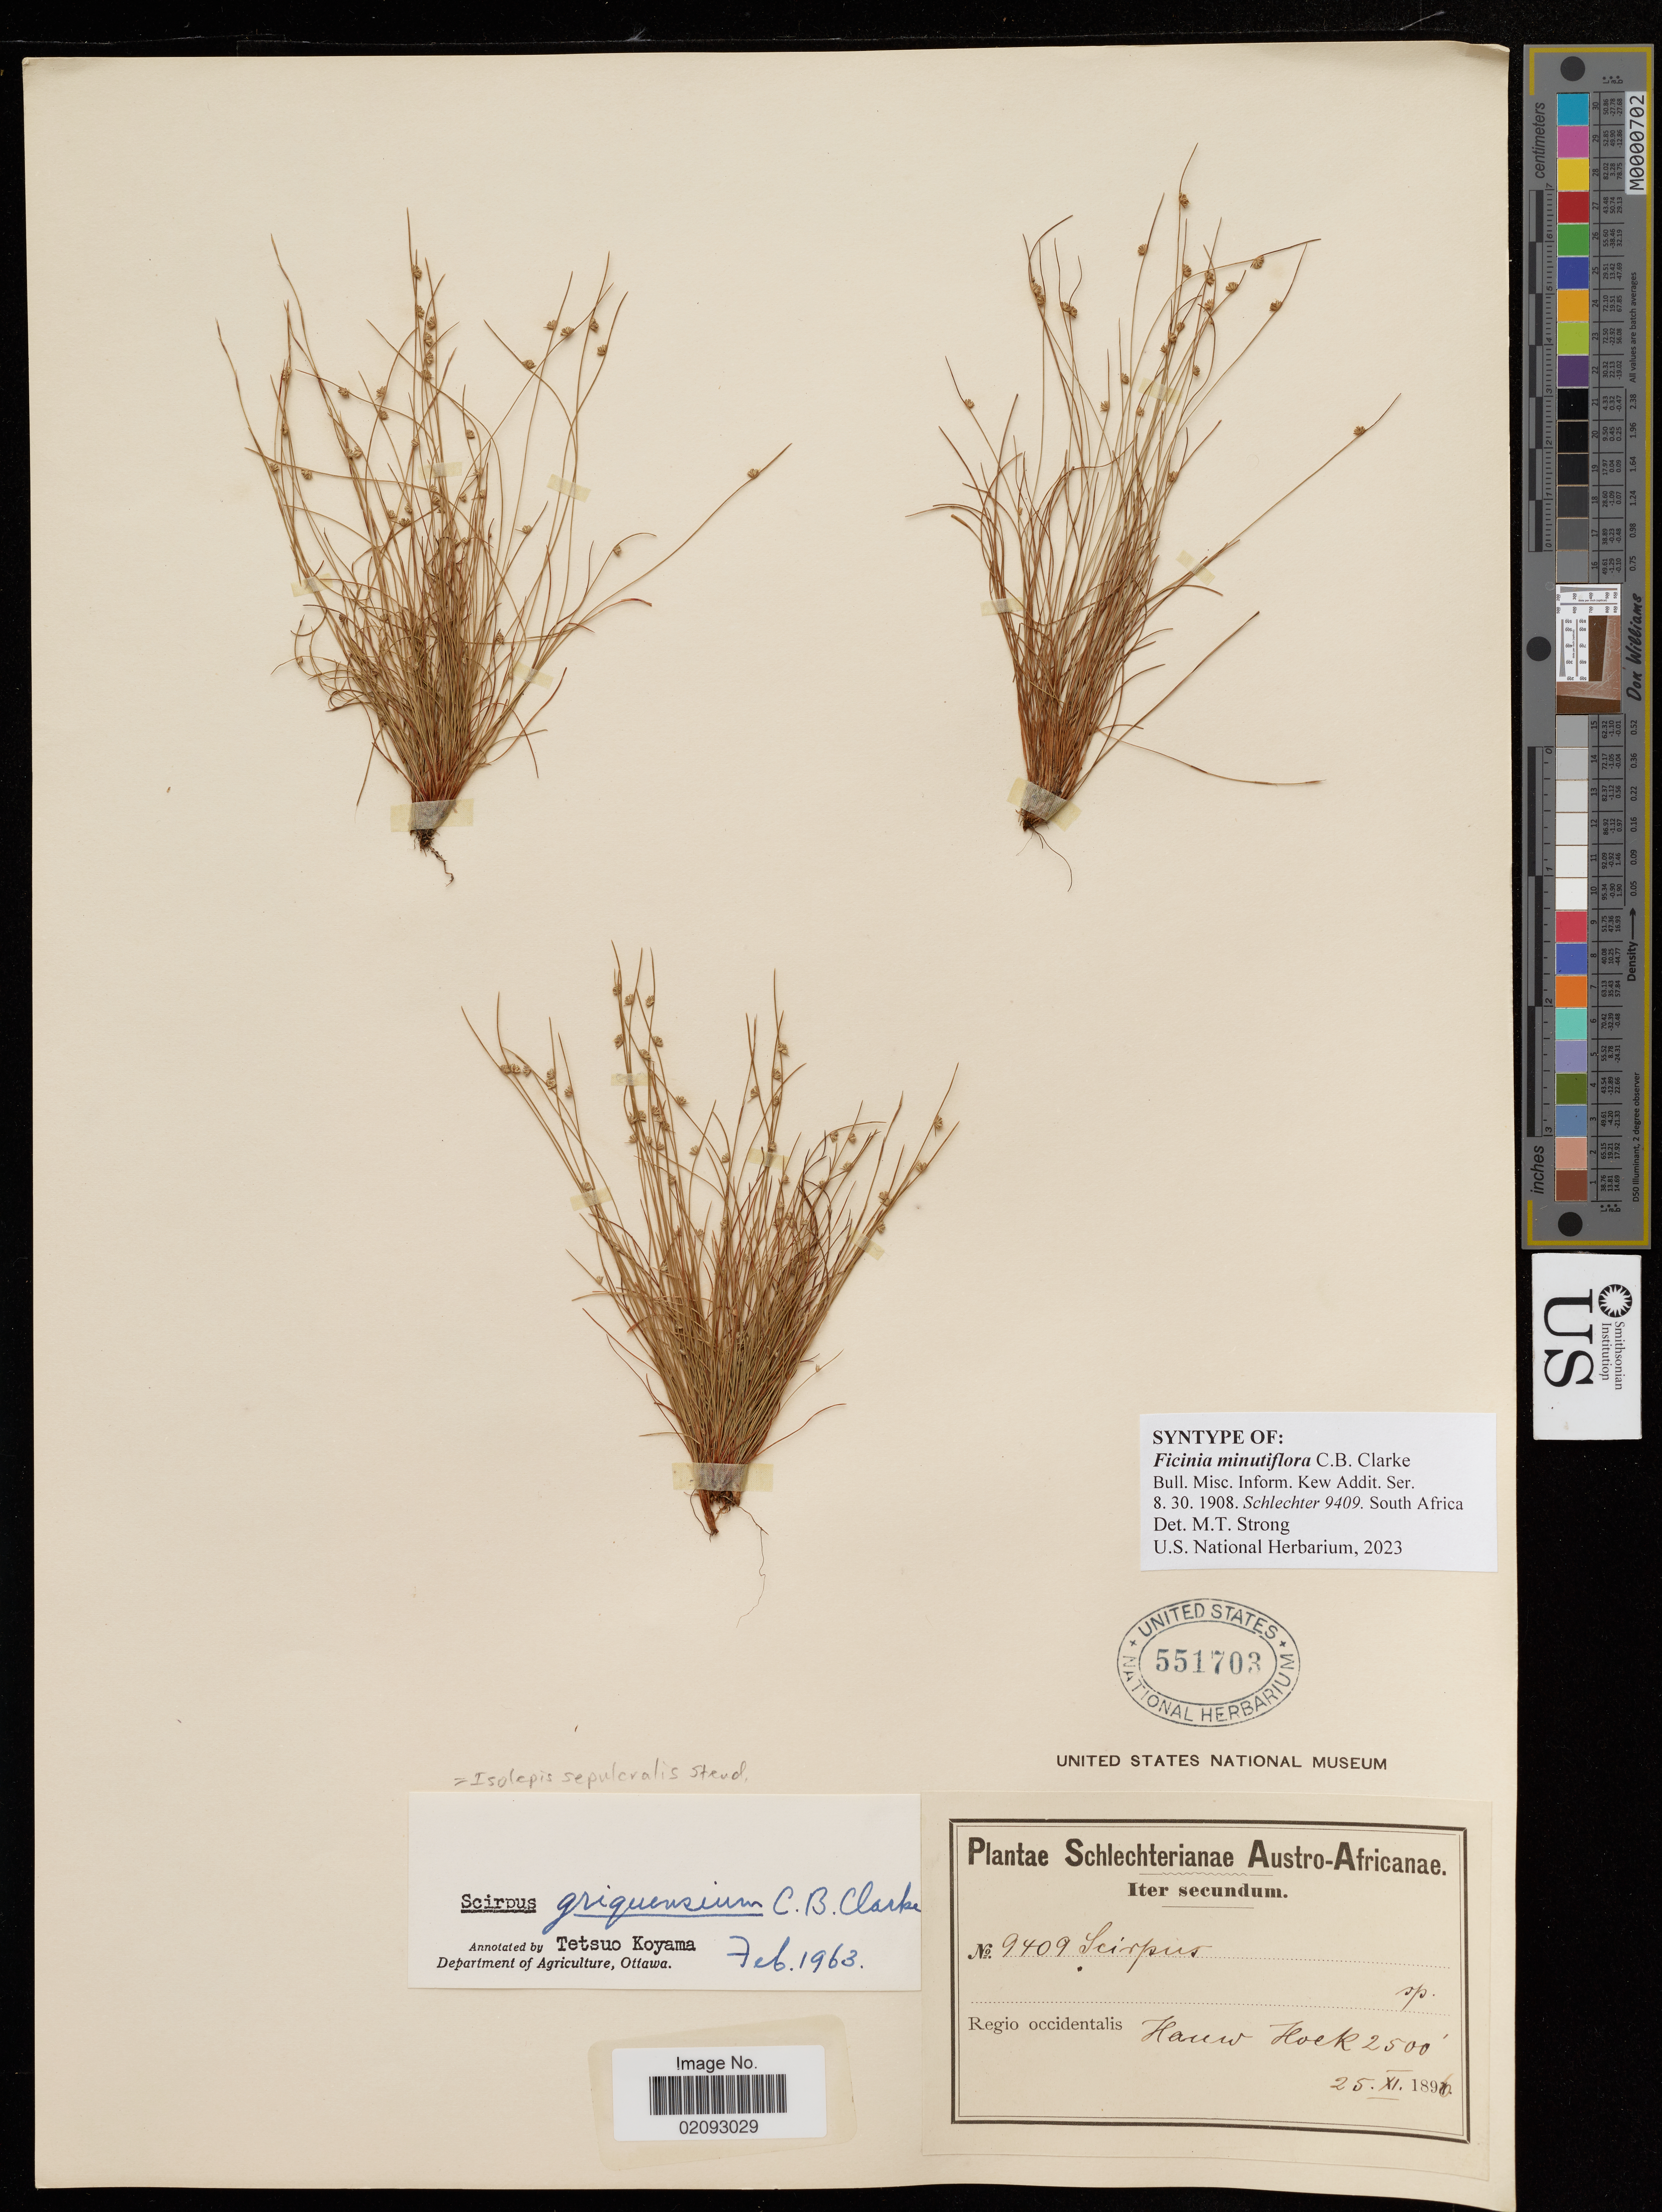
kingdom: Plantae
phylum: Tracheophyta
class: Liliopsida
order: Poales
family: Cyperaceae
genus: Ficinia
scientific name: Ficinia minutiflora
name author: C.B. Clarke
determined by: Strong, Mark T., (BOT), Smithsonian Institution - National Museum of Natural History (UNITED STATES)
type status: Syntype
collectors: Schlechter, --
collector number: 9409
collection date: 1896-11-25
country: South Africa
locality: Austro-Africanae, Iter secundum, Regio occidentalis, Hauw Hock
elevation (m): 762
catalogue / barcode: US 551703